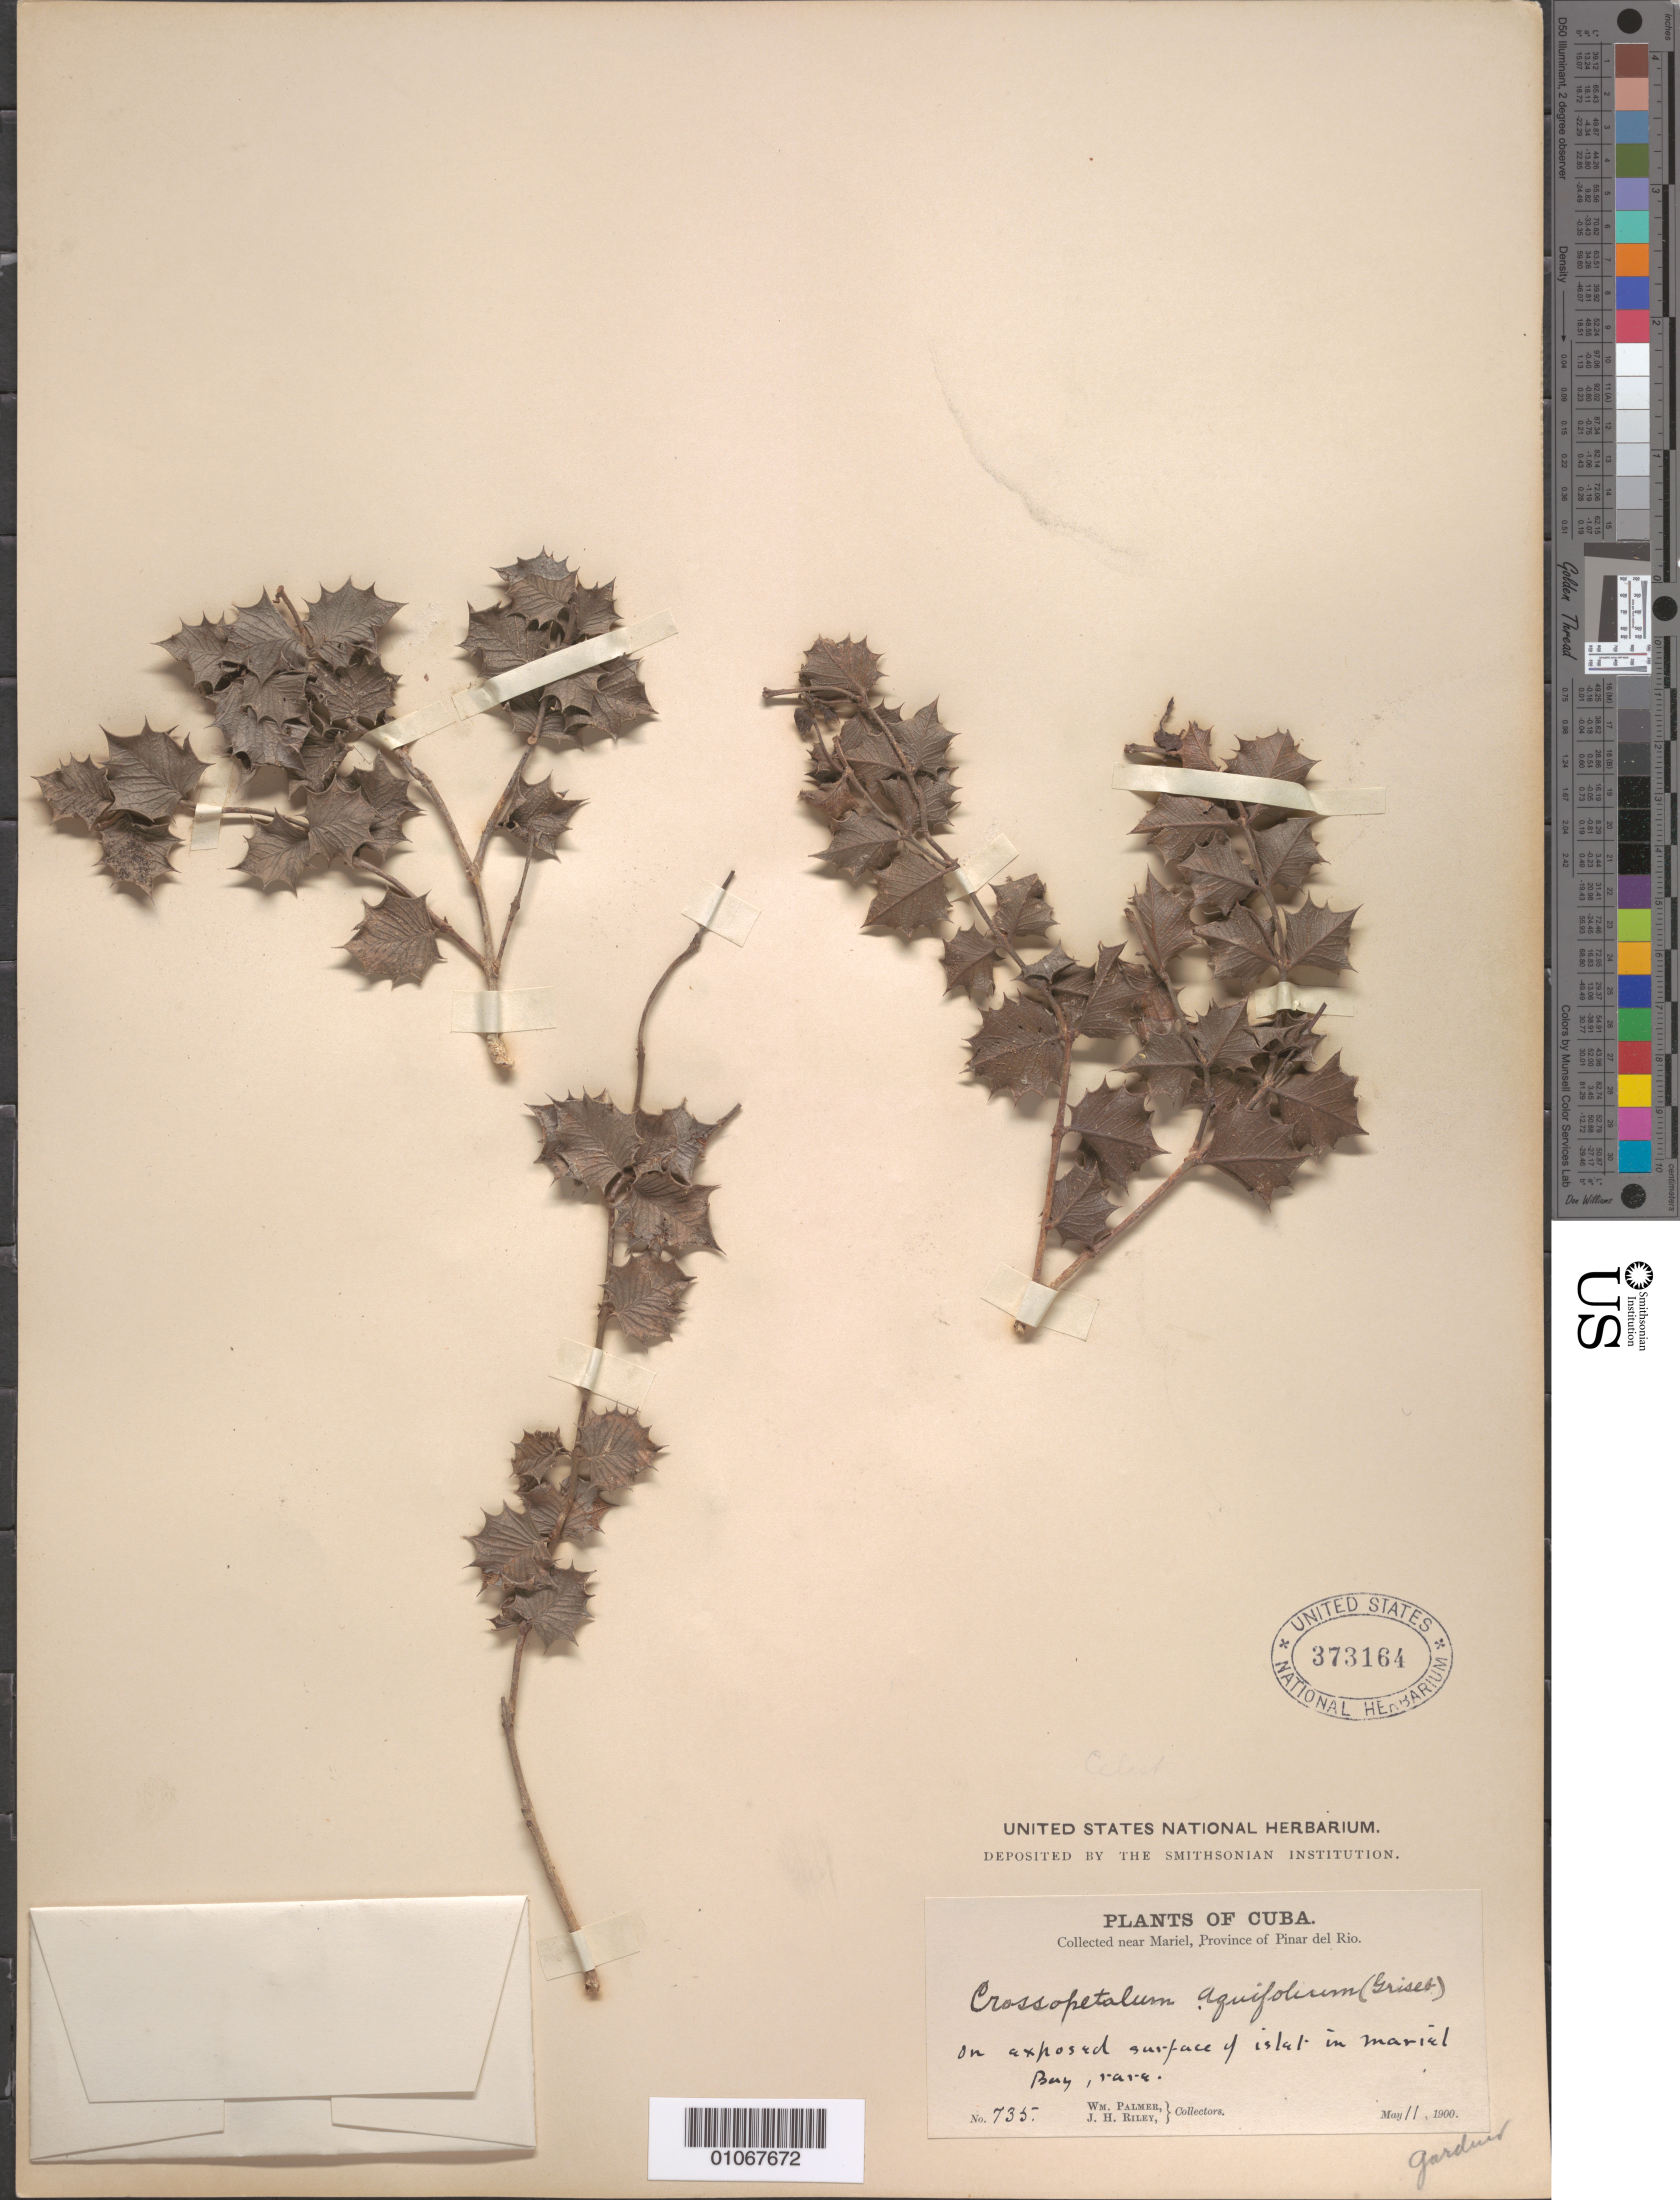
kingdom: Plantae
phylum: Tracheophyta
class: Magnoliopsida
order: Celastrales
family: Celastraceae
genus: Crossopetalum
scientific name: Crossopetalum aquifolium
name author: (Griseb.) Hitchc.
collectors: W. Palmer & J. H. Riley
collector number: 735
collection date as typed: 11 May 1900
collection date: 1900-05-11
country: Cuba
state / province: Pinar del Rio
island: Cuba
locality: On exposed surface, in Marial bay, rare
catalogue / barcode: US 373164